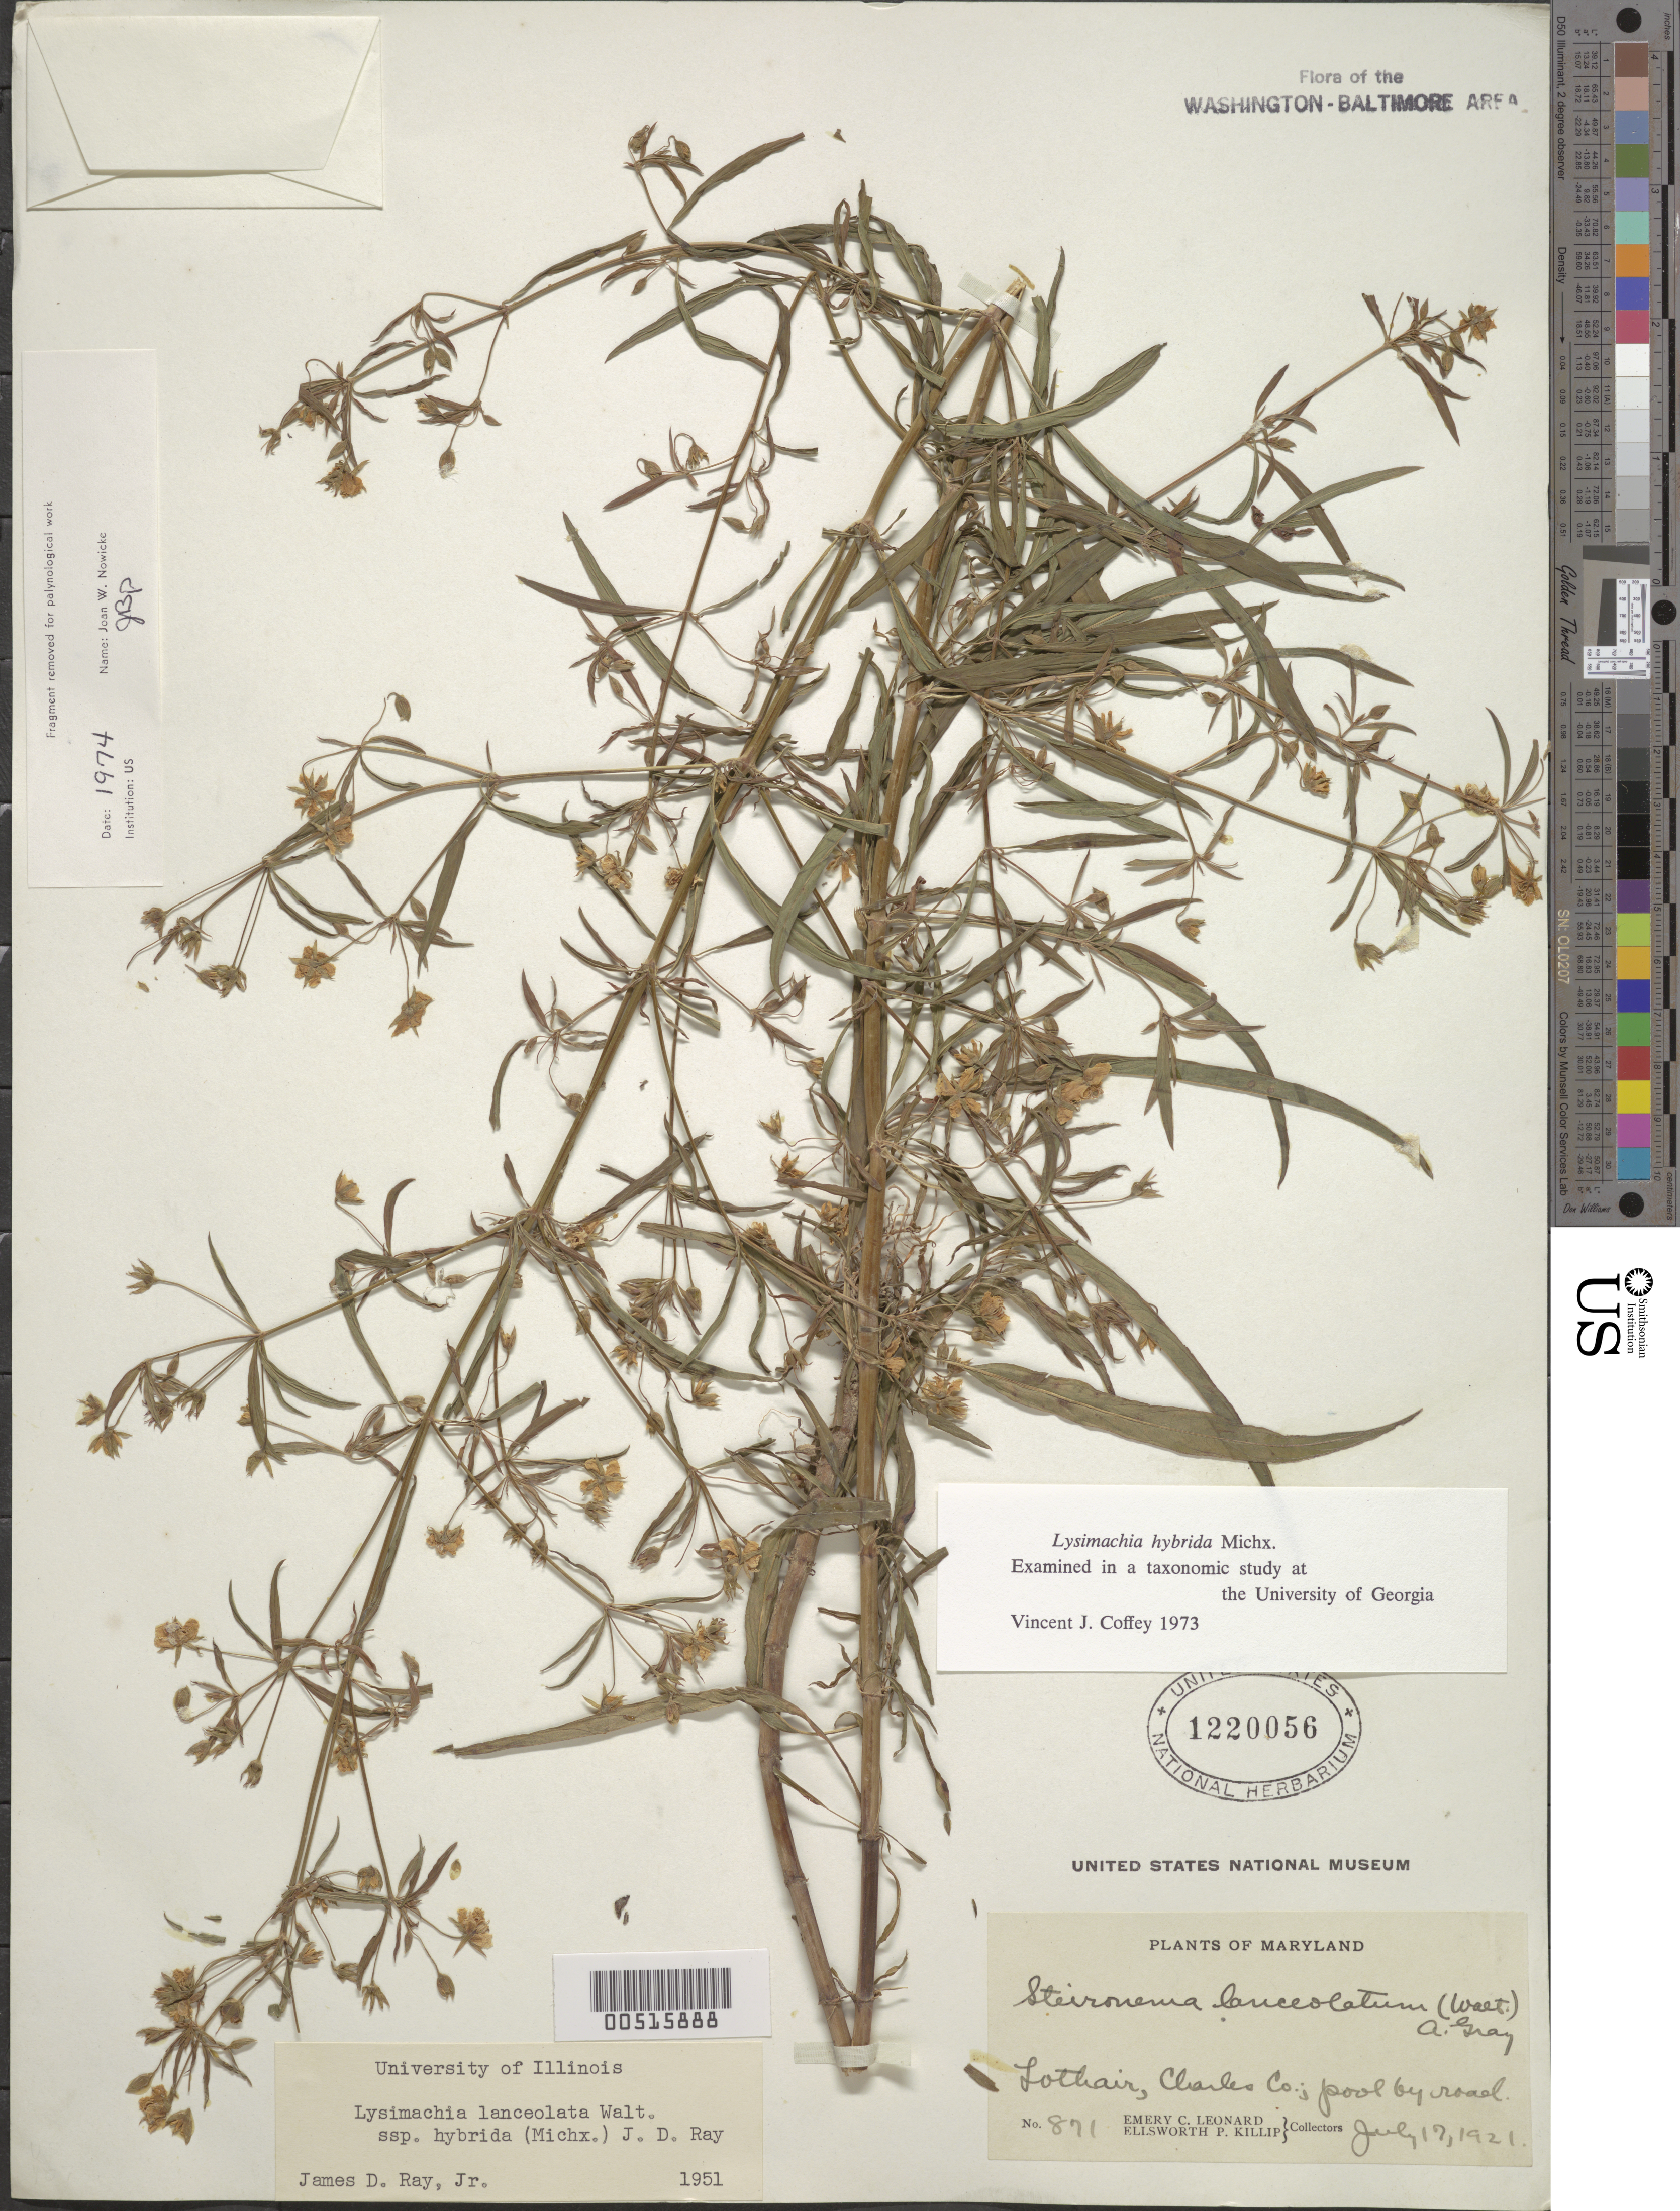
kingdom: Plantae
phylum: Tracheophyta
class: Magnoliopsida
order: Ericales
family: Primulaceae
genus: Lysimachia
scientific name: Lysimachia hybrida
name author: Michx.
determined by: Coffrey, V. J.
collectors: E. C. Leonard & E. P. Killip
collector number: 8712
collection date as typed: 17 Jul 1921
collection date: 1921-07-17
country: United States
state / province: Maryland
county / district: Charles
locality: Lothair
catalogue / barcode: US 1220056